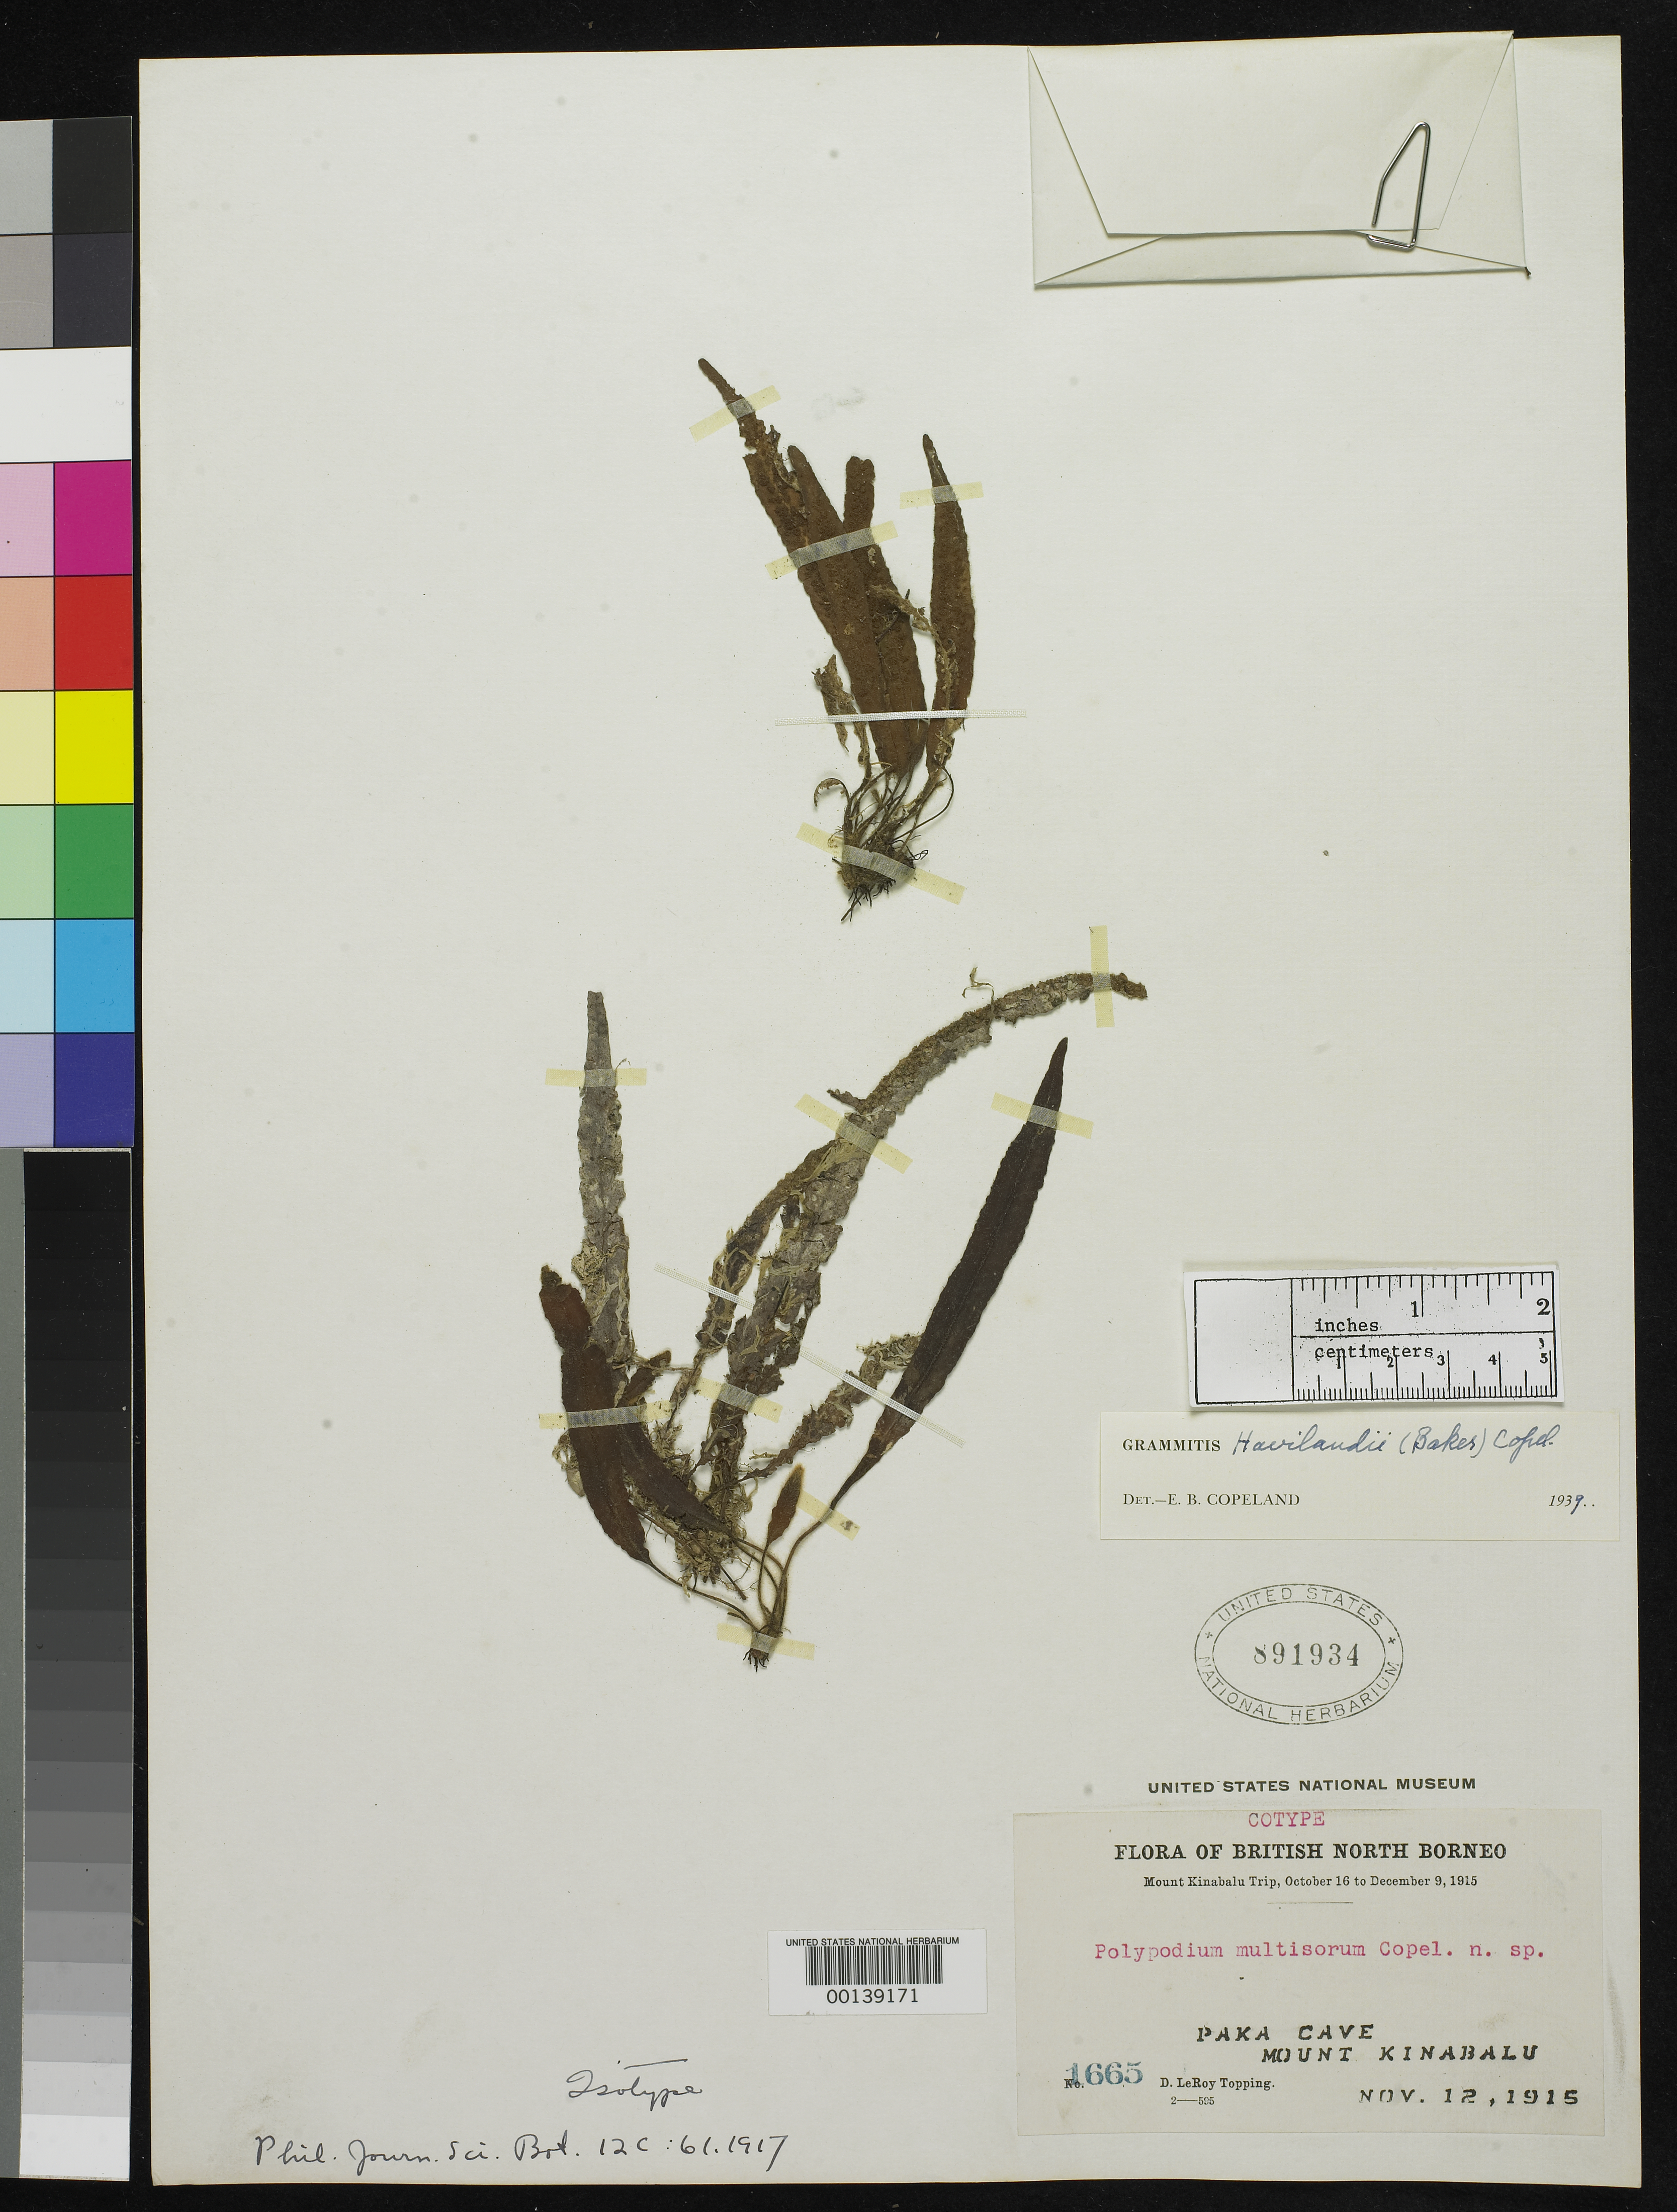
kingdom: Plantae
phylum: Tracheophyta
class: Polypodiopsida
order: Polypodiales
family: Polypodiaceae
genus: Polypodium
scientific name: Polypodium multisorum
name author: Copel.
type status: Isotype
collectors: D. L. Topping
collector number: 1665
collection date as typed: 22 Nov 1915 to 23 Nov 1915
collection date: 1915-11-22/1915-11-23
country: Malaysia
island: Borneo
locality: Marai Parai Spur, Mount Kinabalu.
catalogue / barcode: US 891934